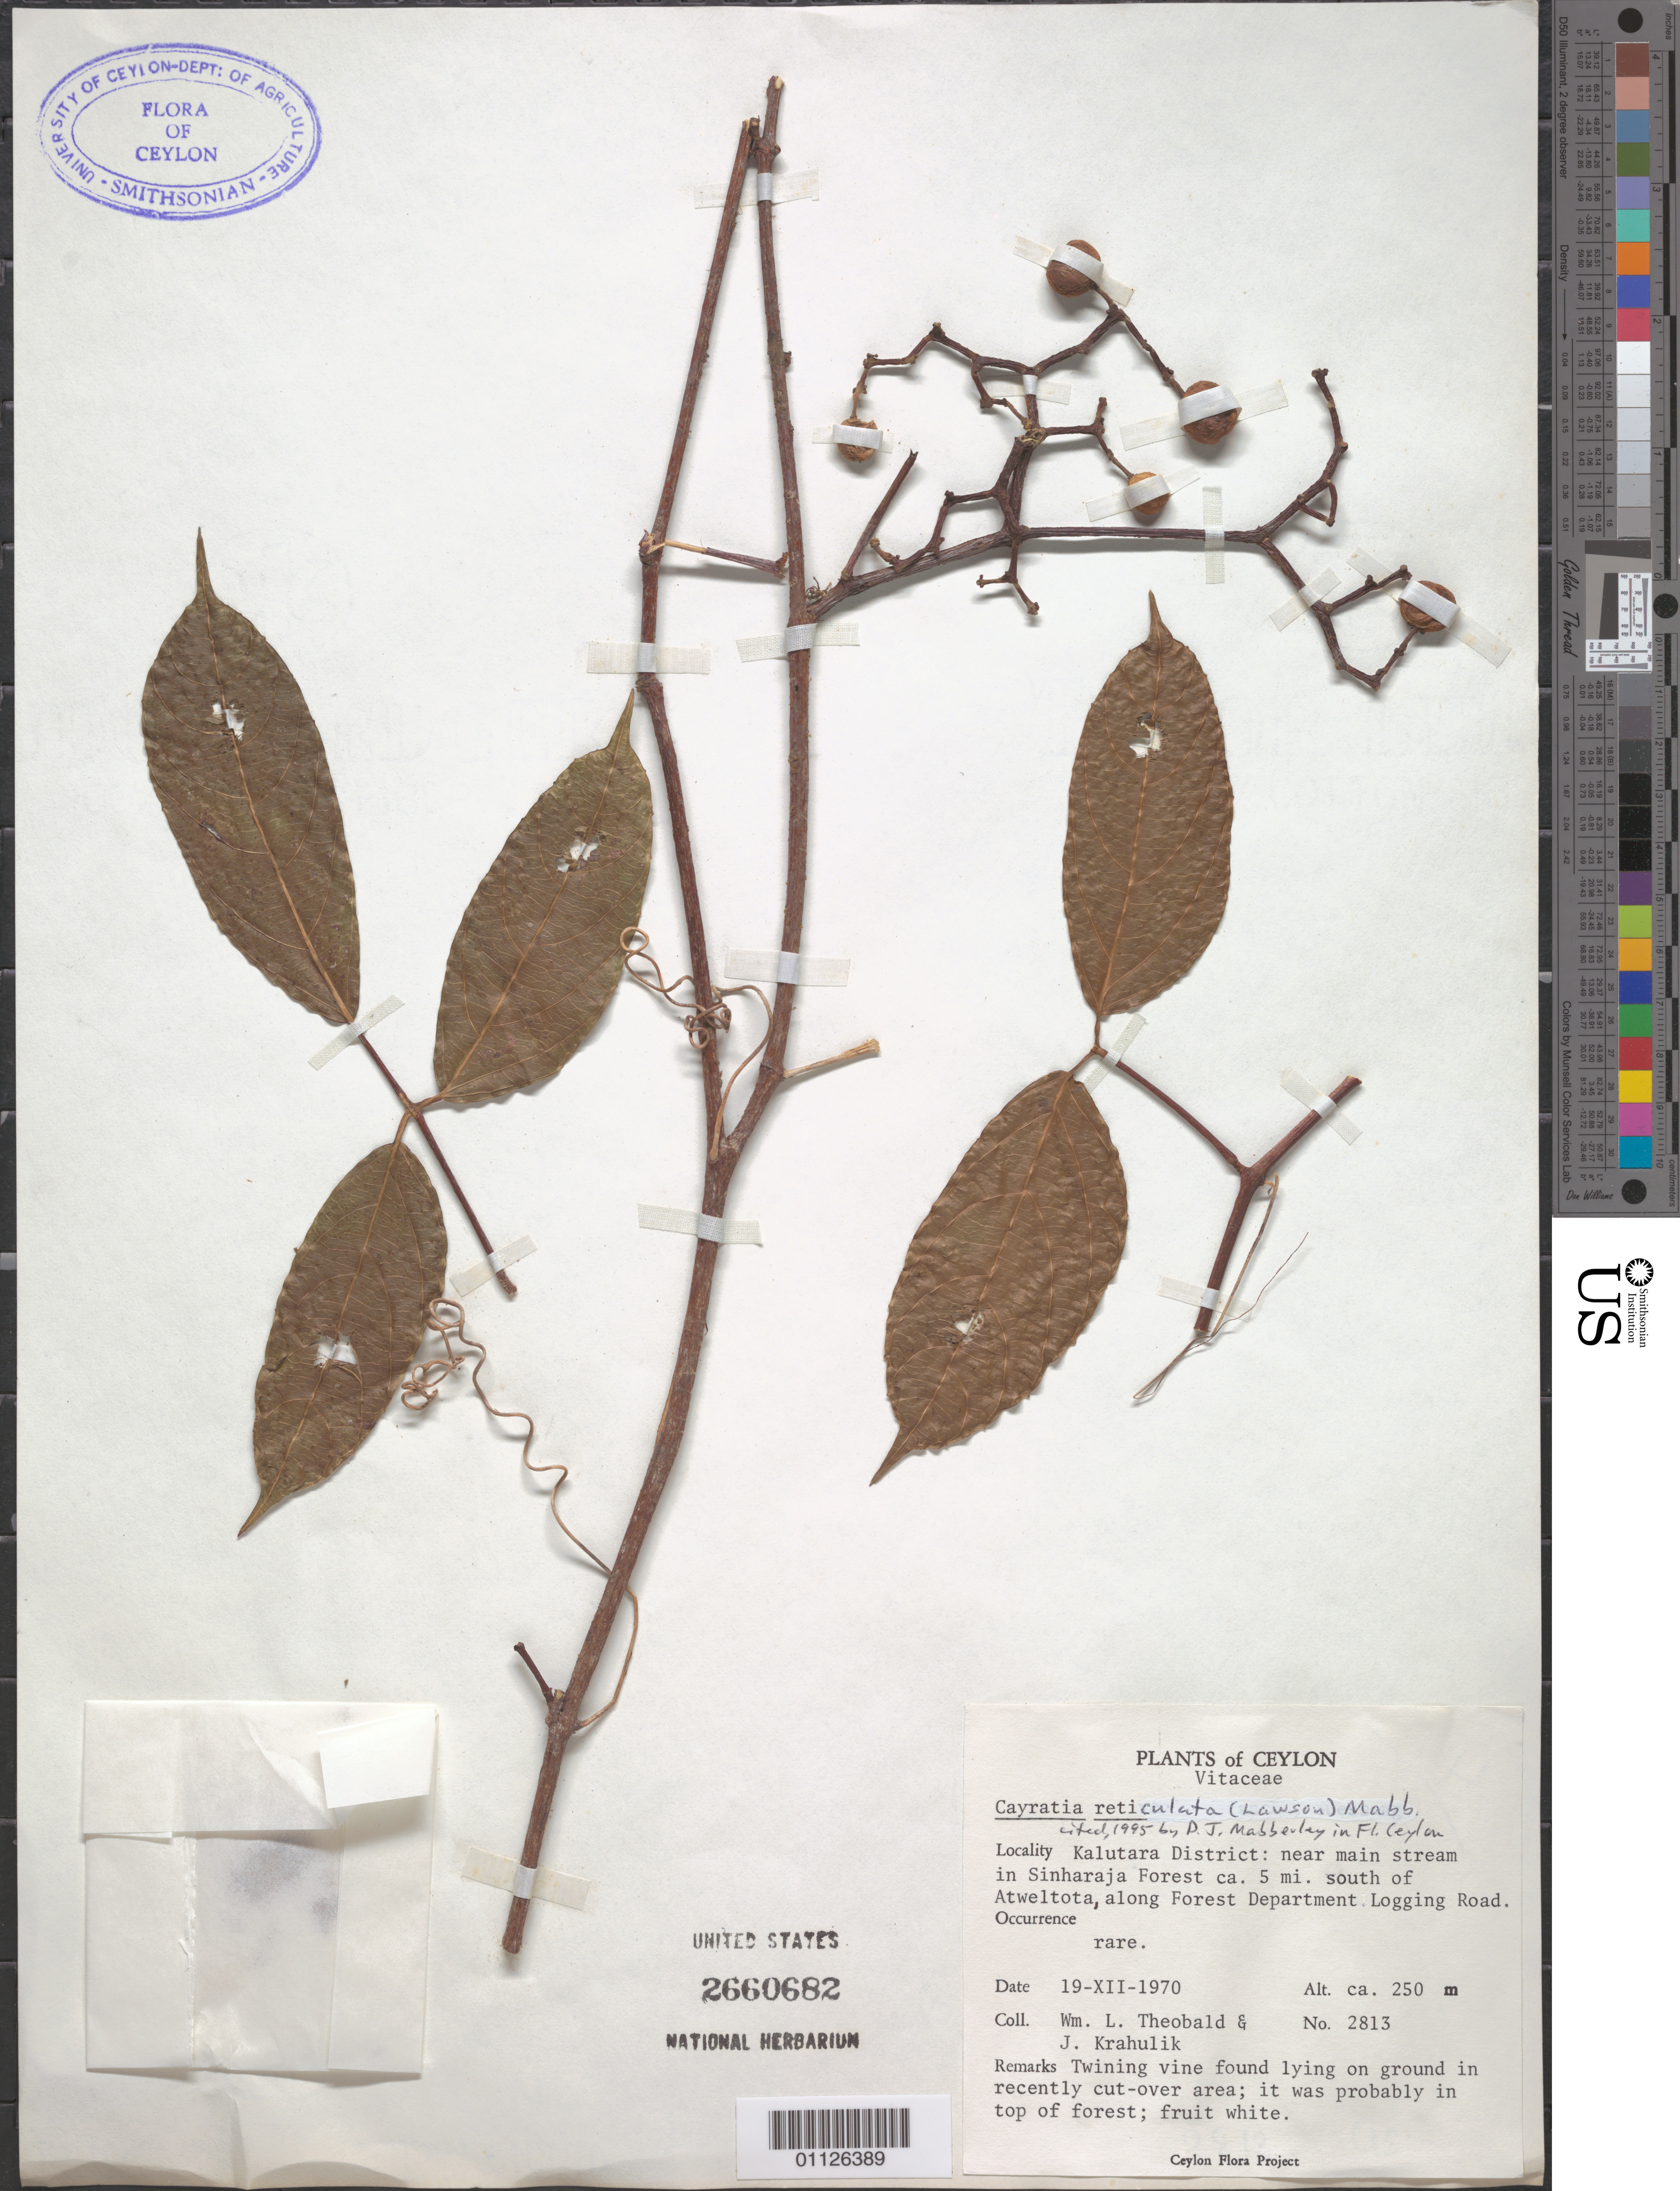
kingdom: Plantae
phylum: Tracheophyta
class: Magnoliopsida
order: Vitales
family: Vitaceae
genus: Cayratia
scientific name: Cayratia reticulata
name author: (M.A. Lawson) Mabb.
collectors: W. L. Theobald & J. Krahulik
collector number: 2813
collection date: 1970-12-19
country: Sri Lanka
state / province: Western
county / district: Kalutara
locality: Near main stream in Sinharaja Forets ca 5 mi S of Atweltota, along Forest Department Logging Road.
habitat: Rare, probably in top of forest. Twining vine.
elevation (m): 250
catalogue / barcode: US 2660682